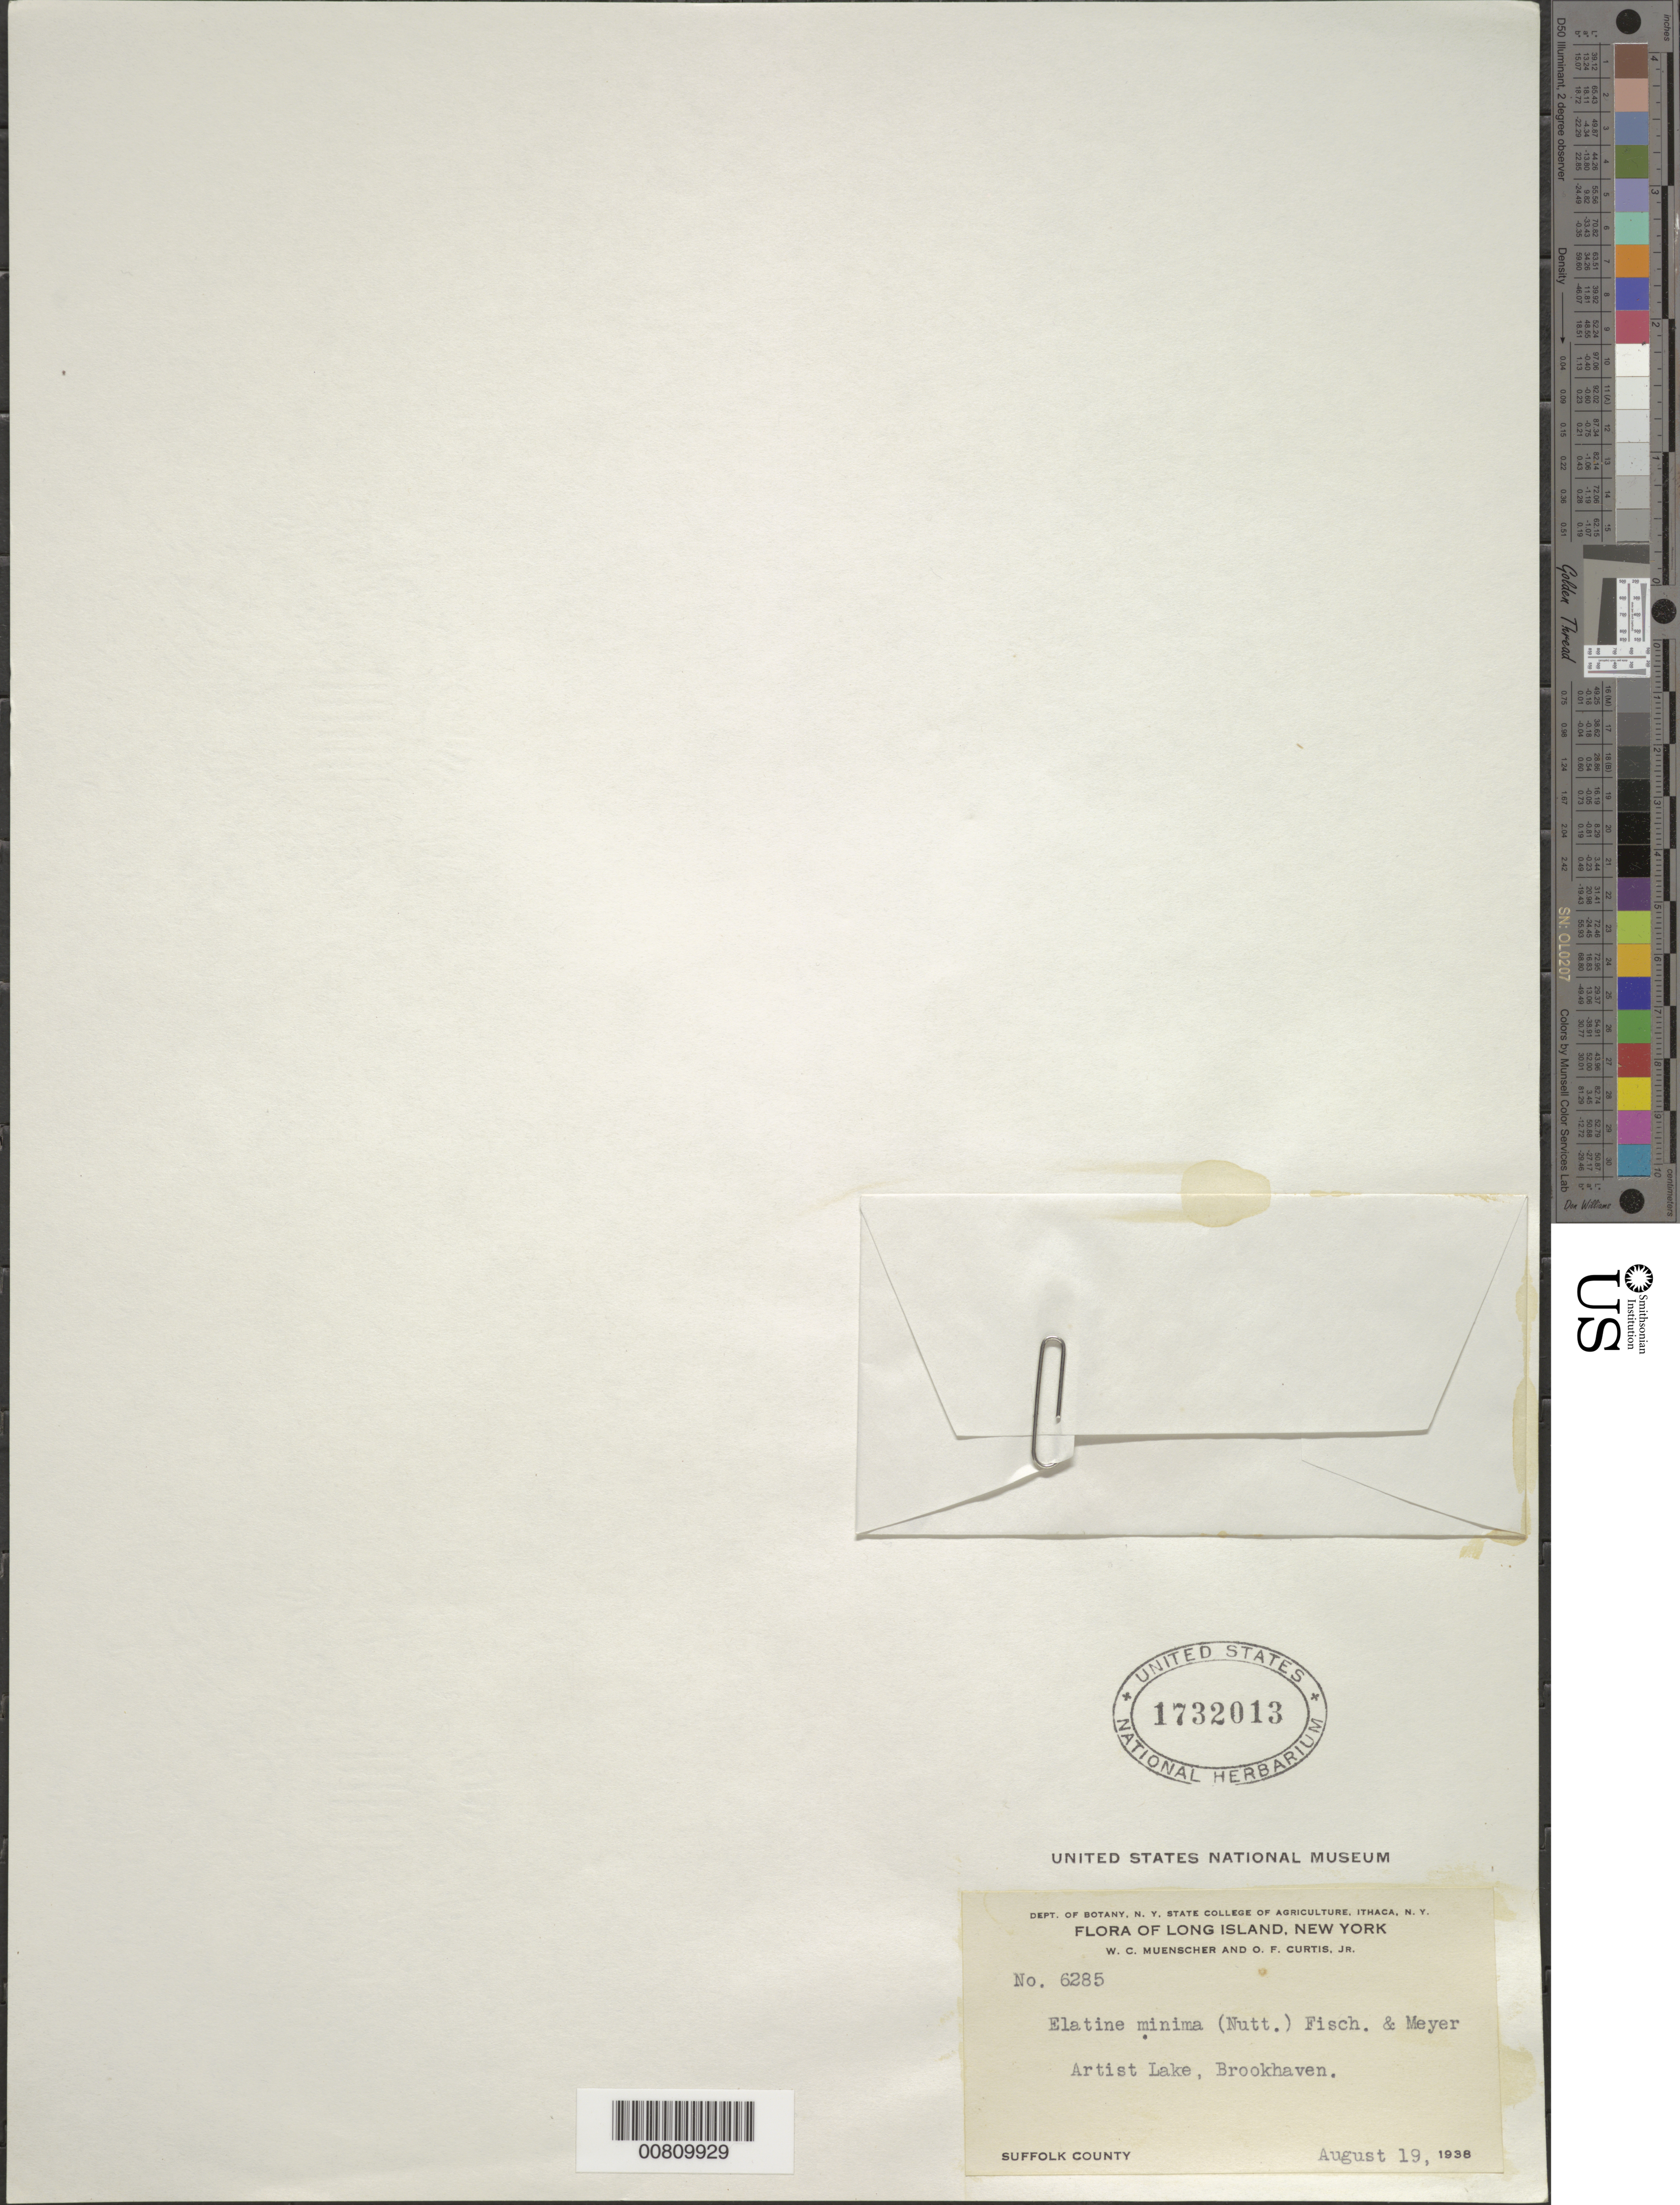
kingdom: Plantae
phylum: Tracheophyta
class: Magnoliopsida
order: Malpighiales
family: Elatinaceae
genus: Elatine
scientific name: Elatine minima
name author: (Nutt.) Fisch. & C.A. Mey.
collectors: W. C. Muenscher & O. Curtis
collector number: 6285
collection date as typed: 19 Aug 1938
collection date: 1938-08-19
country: United States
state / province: New York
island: Long Island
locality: Brookhaven, Artist Lake.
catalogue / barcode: US 1732013